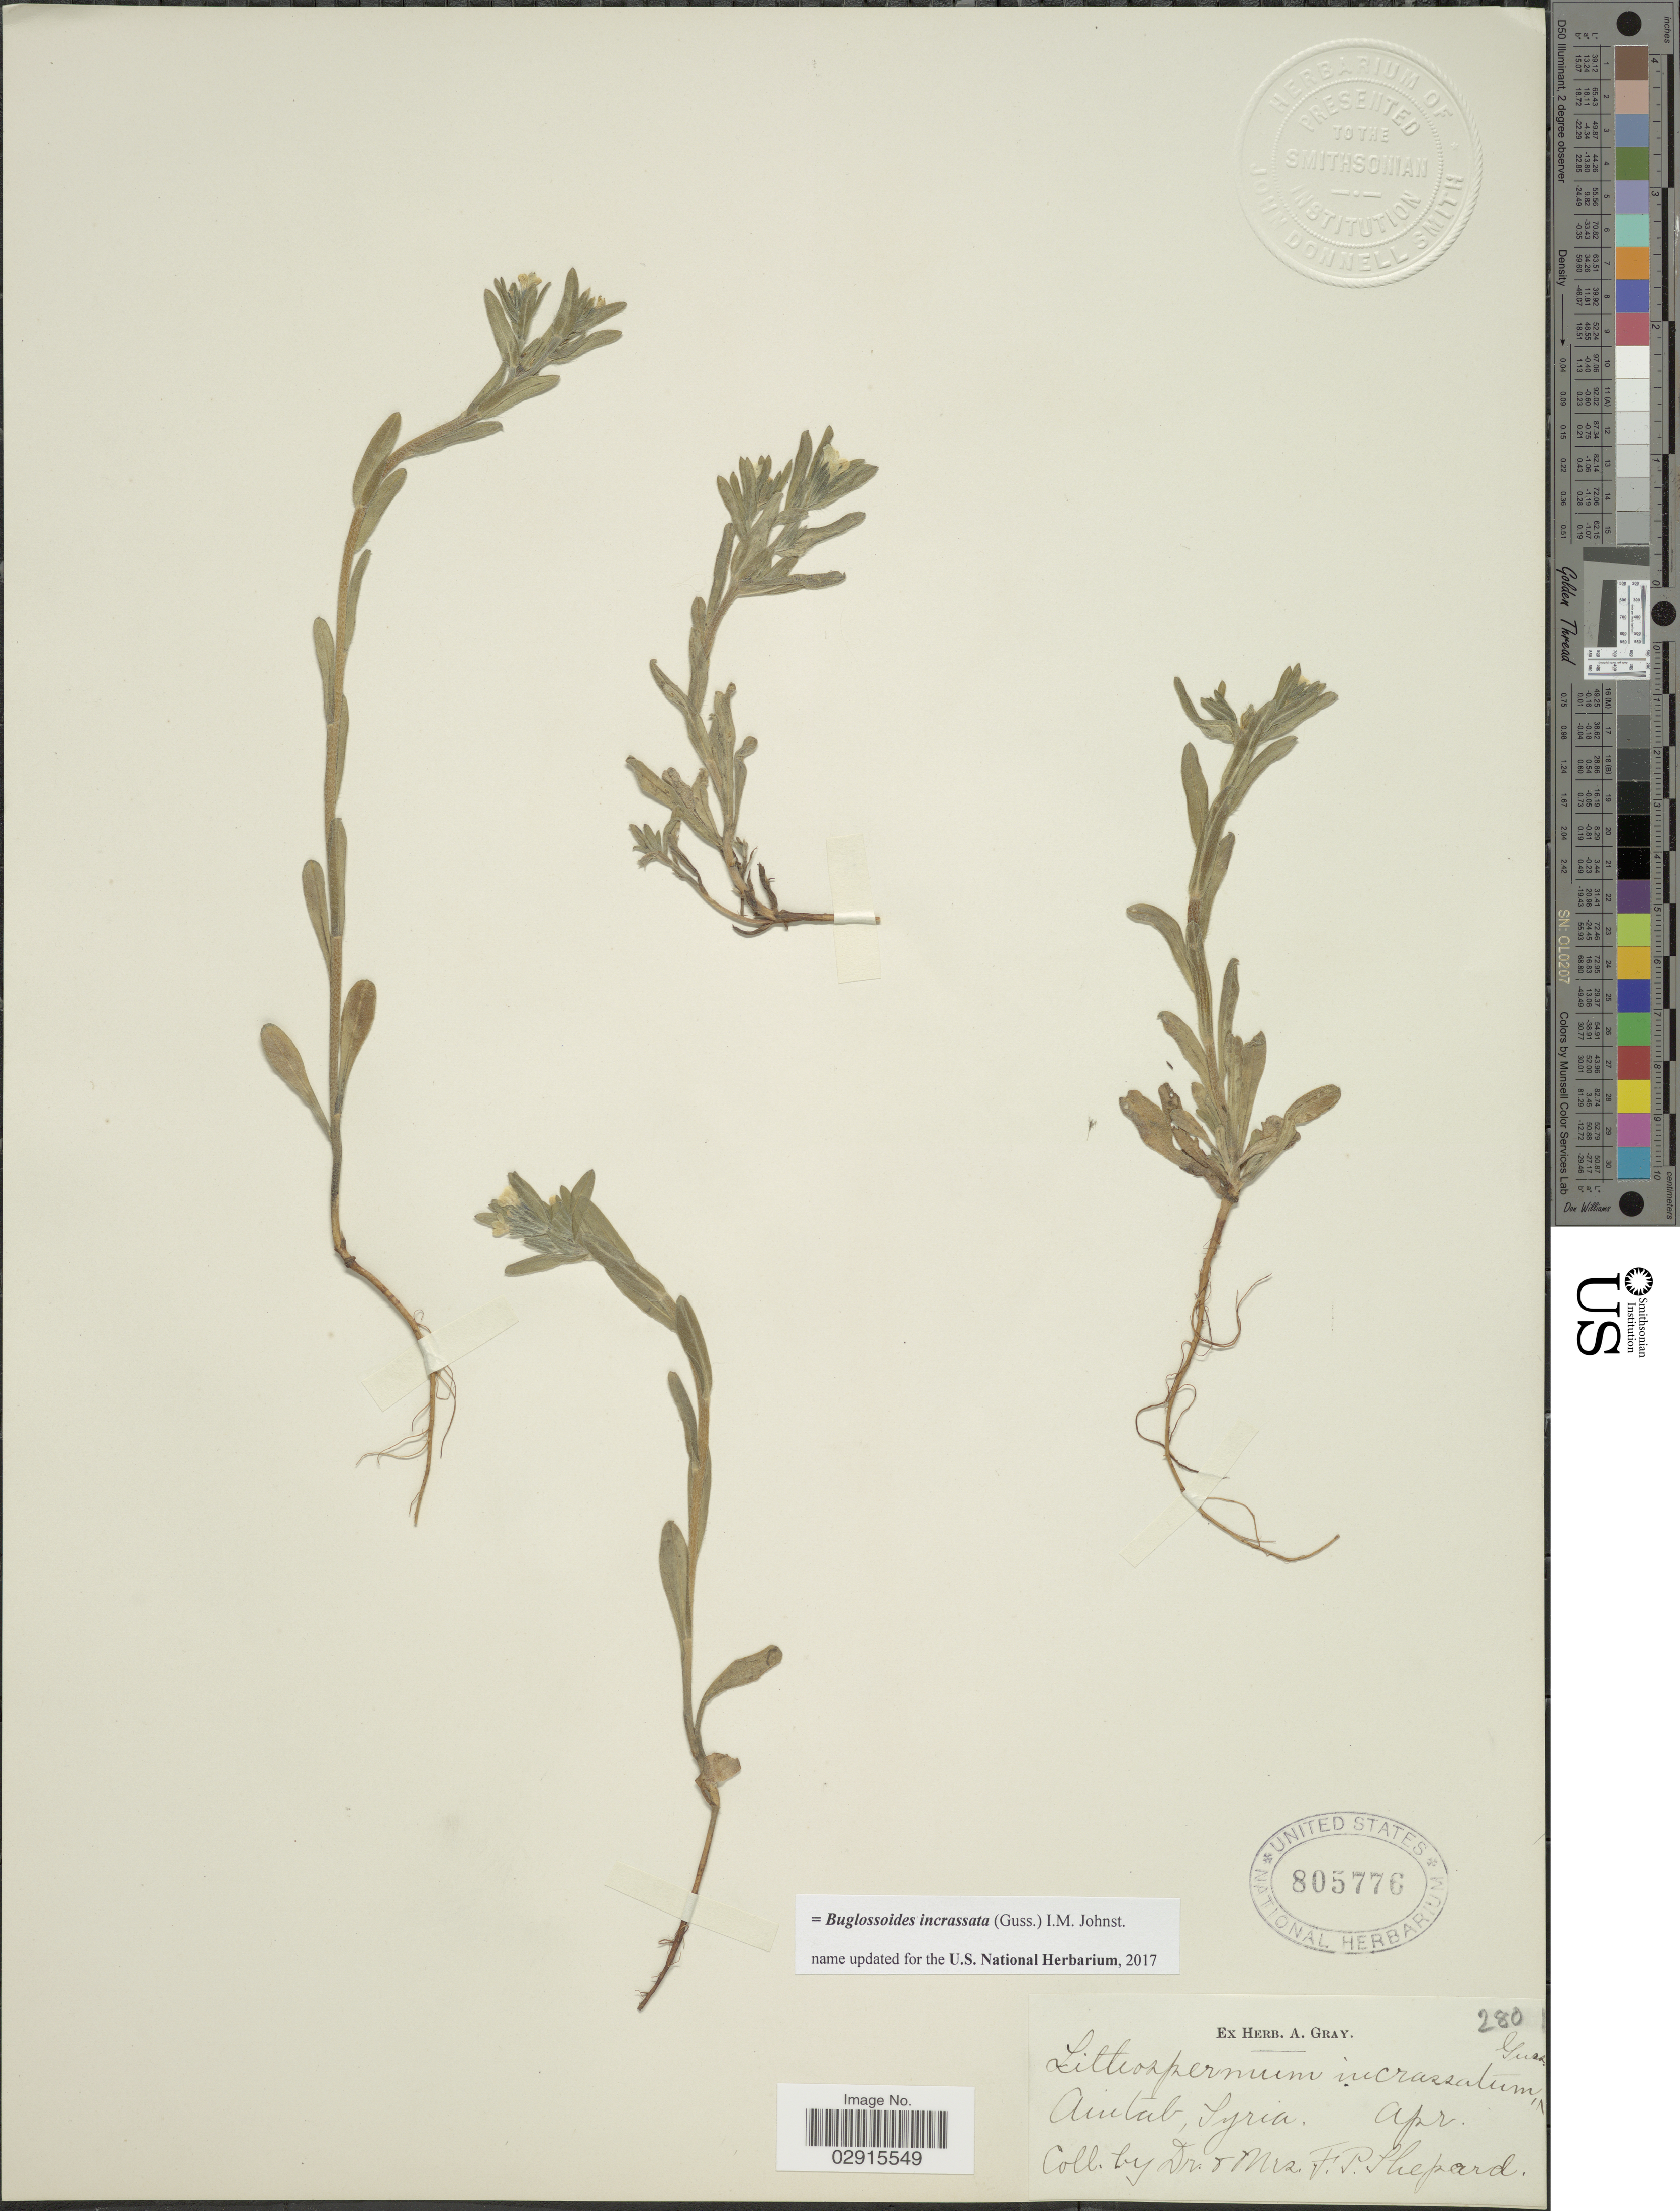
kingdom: Plantae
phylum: Tracheophyta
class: Magnoliopsida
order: Boraginales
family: Boraginaceae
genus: Buglossoides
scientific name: Buglossoides incrassata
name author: (Gussone) I.M. Johnst.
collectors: F. P. Shepard & Mrs. Shepard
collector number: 280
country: Turkey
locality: Aintab.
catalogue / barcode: US 805776